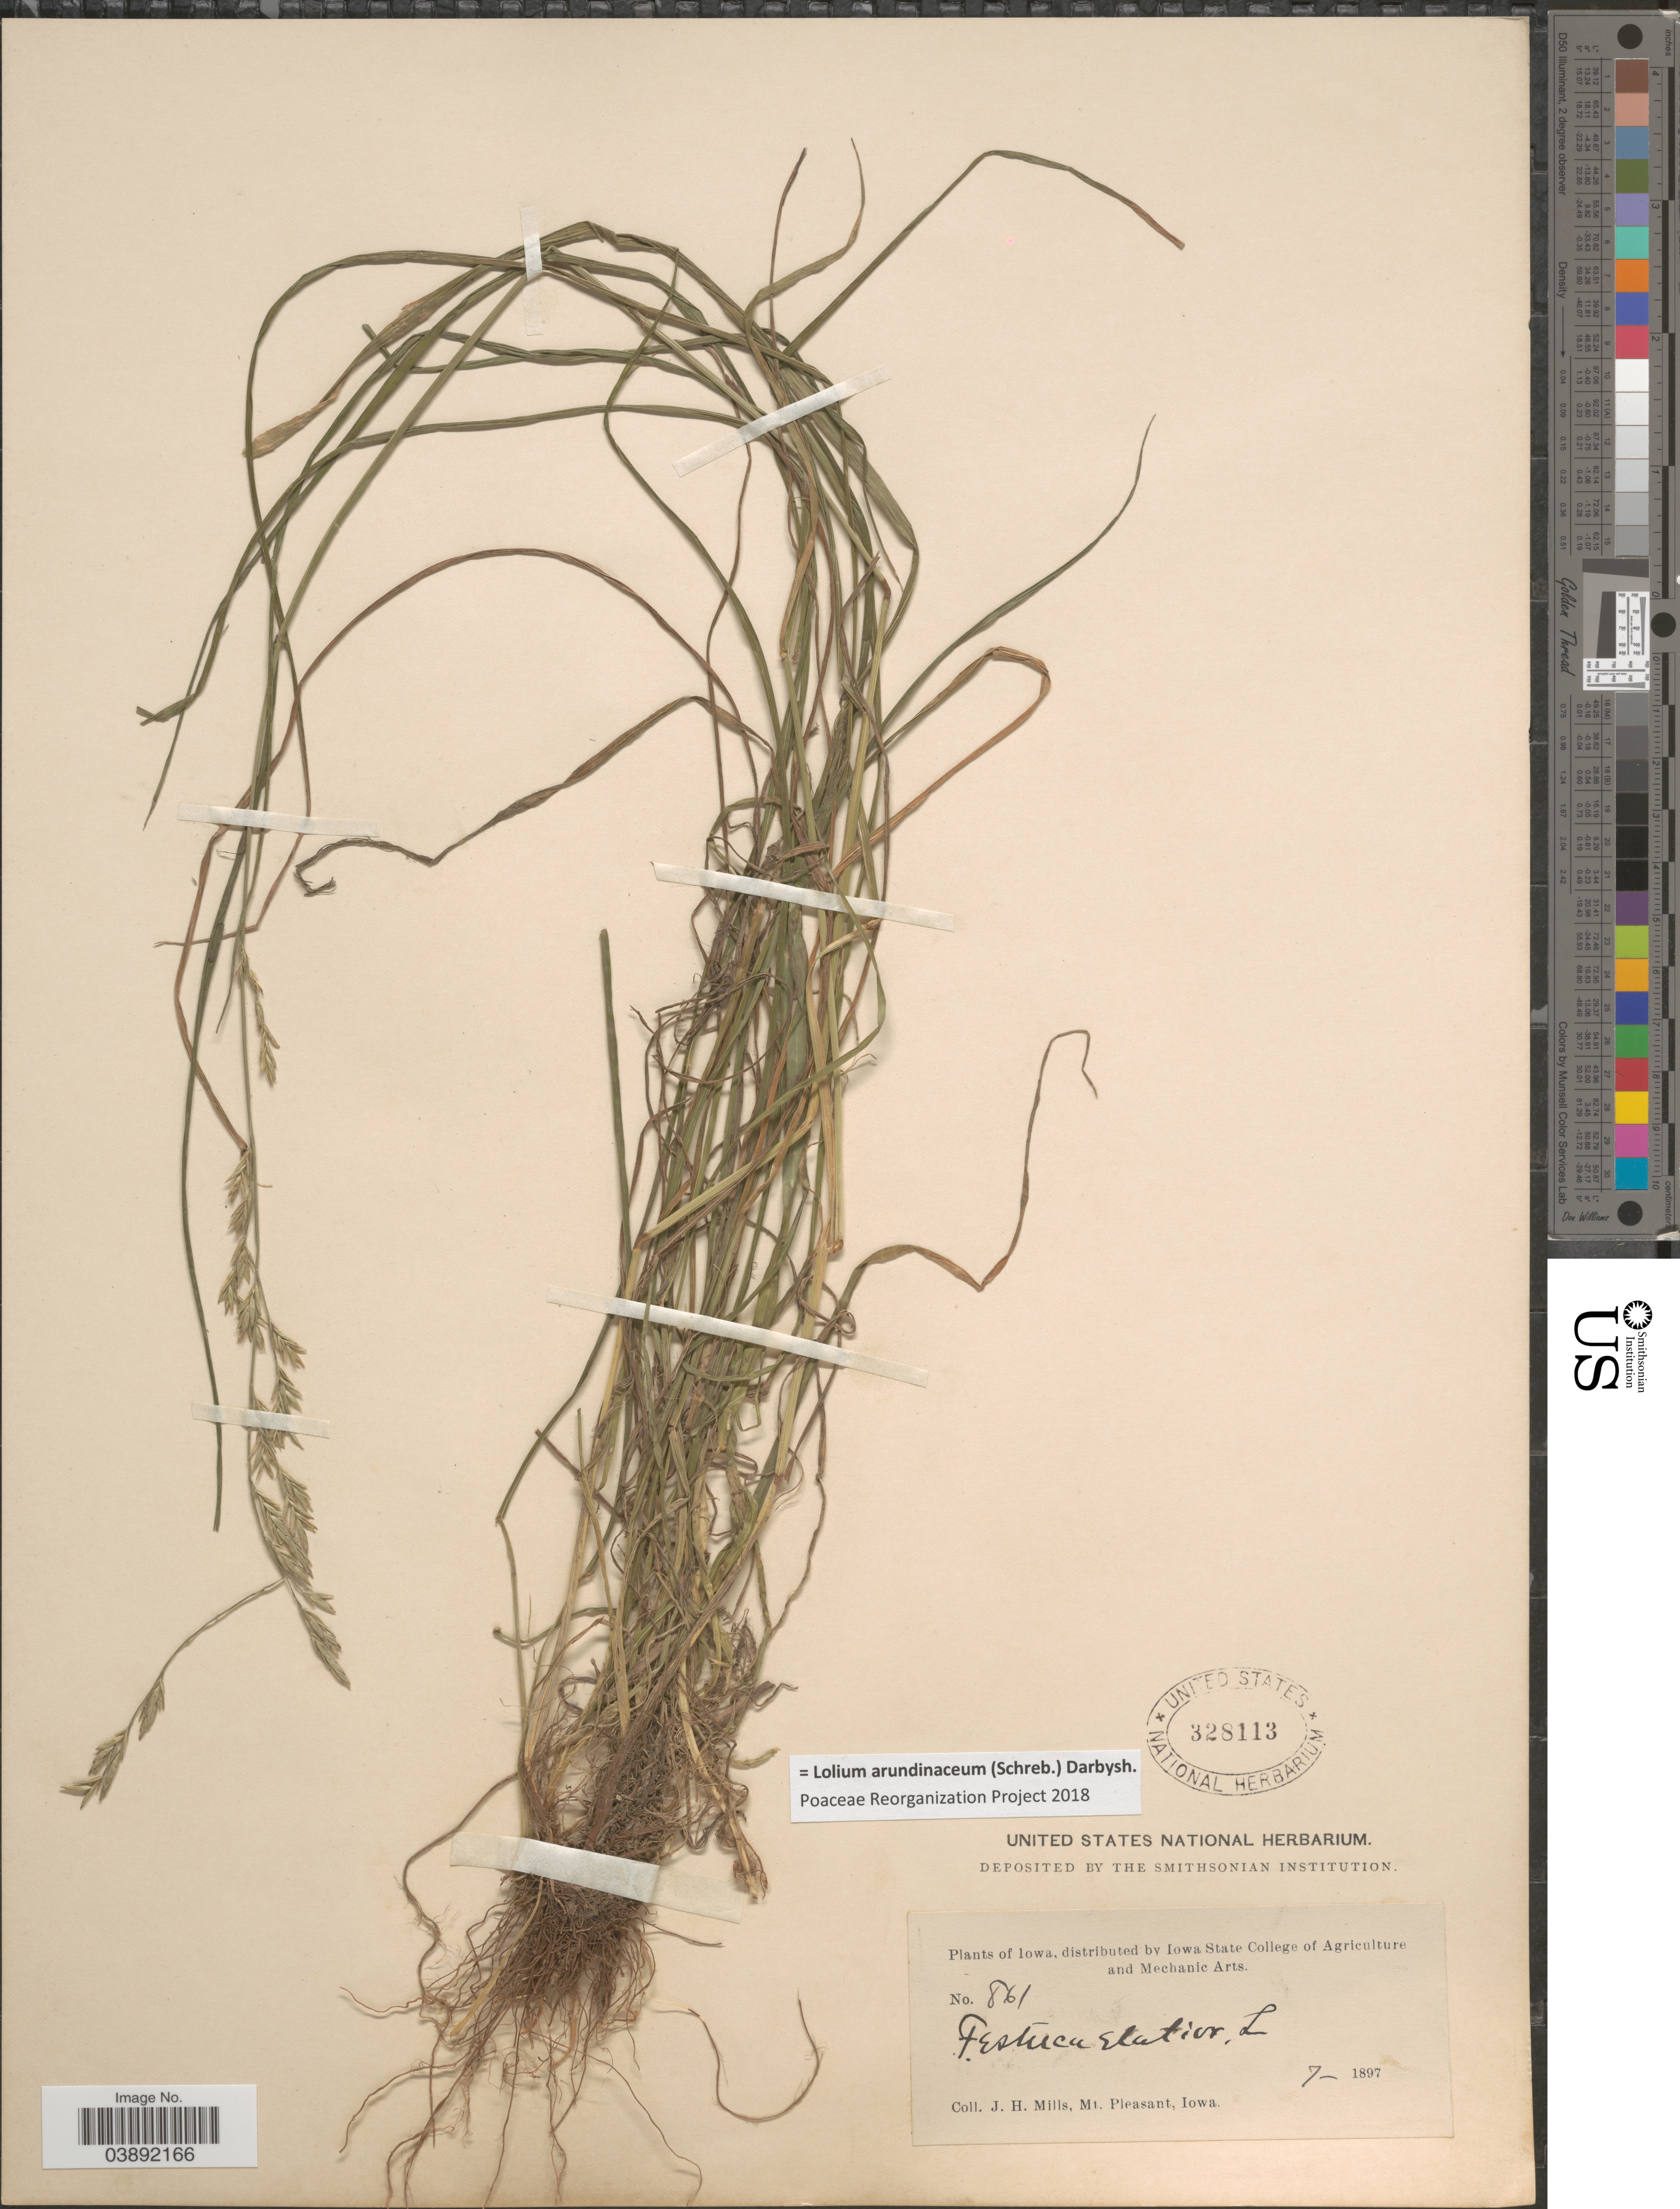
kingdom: Plantae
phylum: Tracheophyta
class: Liliopsida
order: Poales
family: Poaceae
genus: Lolium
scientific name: Lolium arundinaceum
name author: (Schreb.) Darbysh.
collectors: J. Mills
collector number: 861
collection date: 1897-07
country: United States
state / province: Iowa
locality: Mt. Pleasant.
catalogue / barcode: US 328113